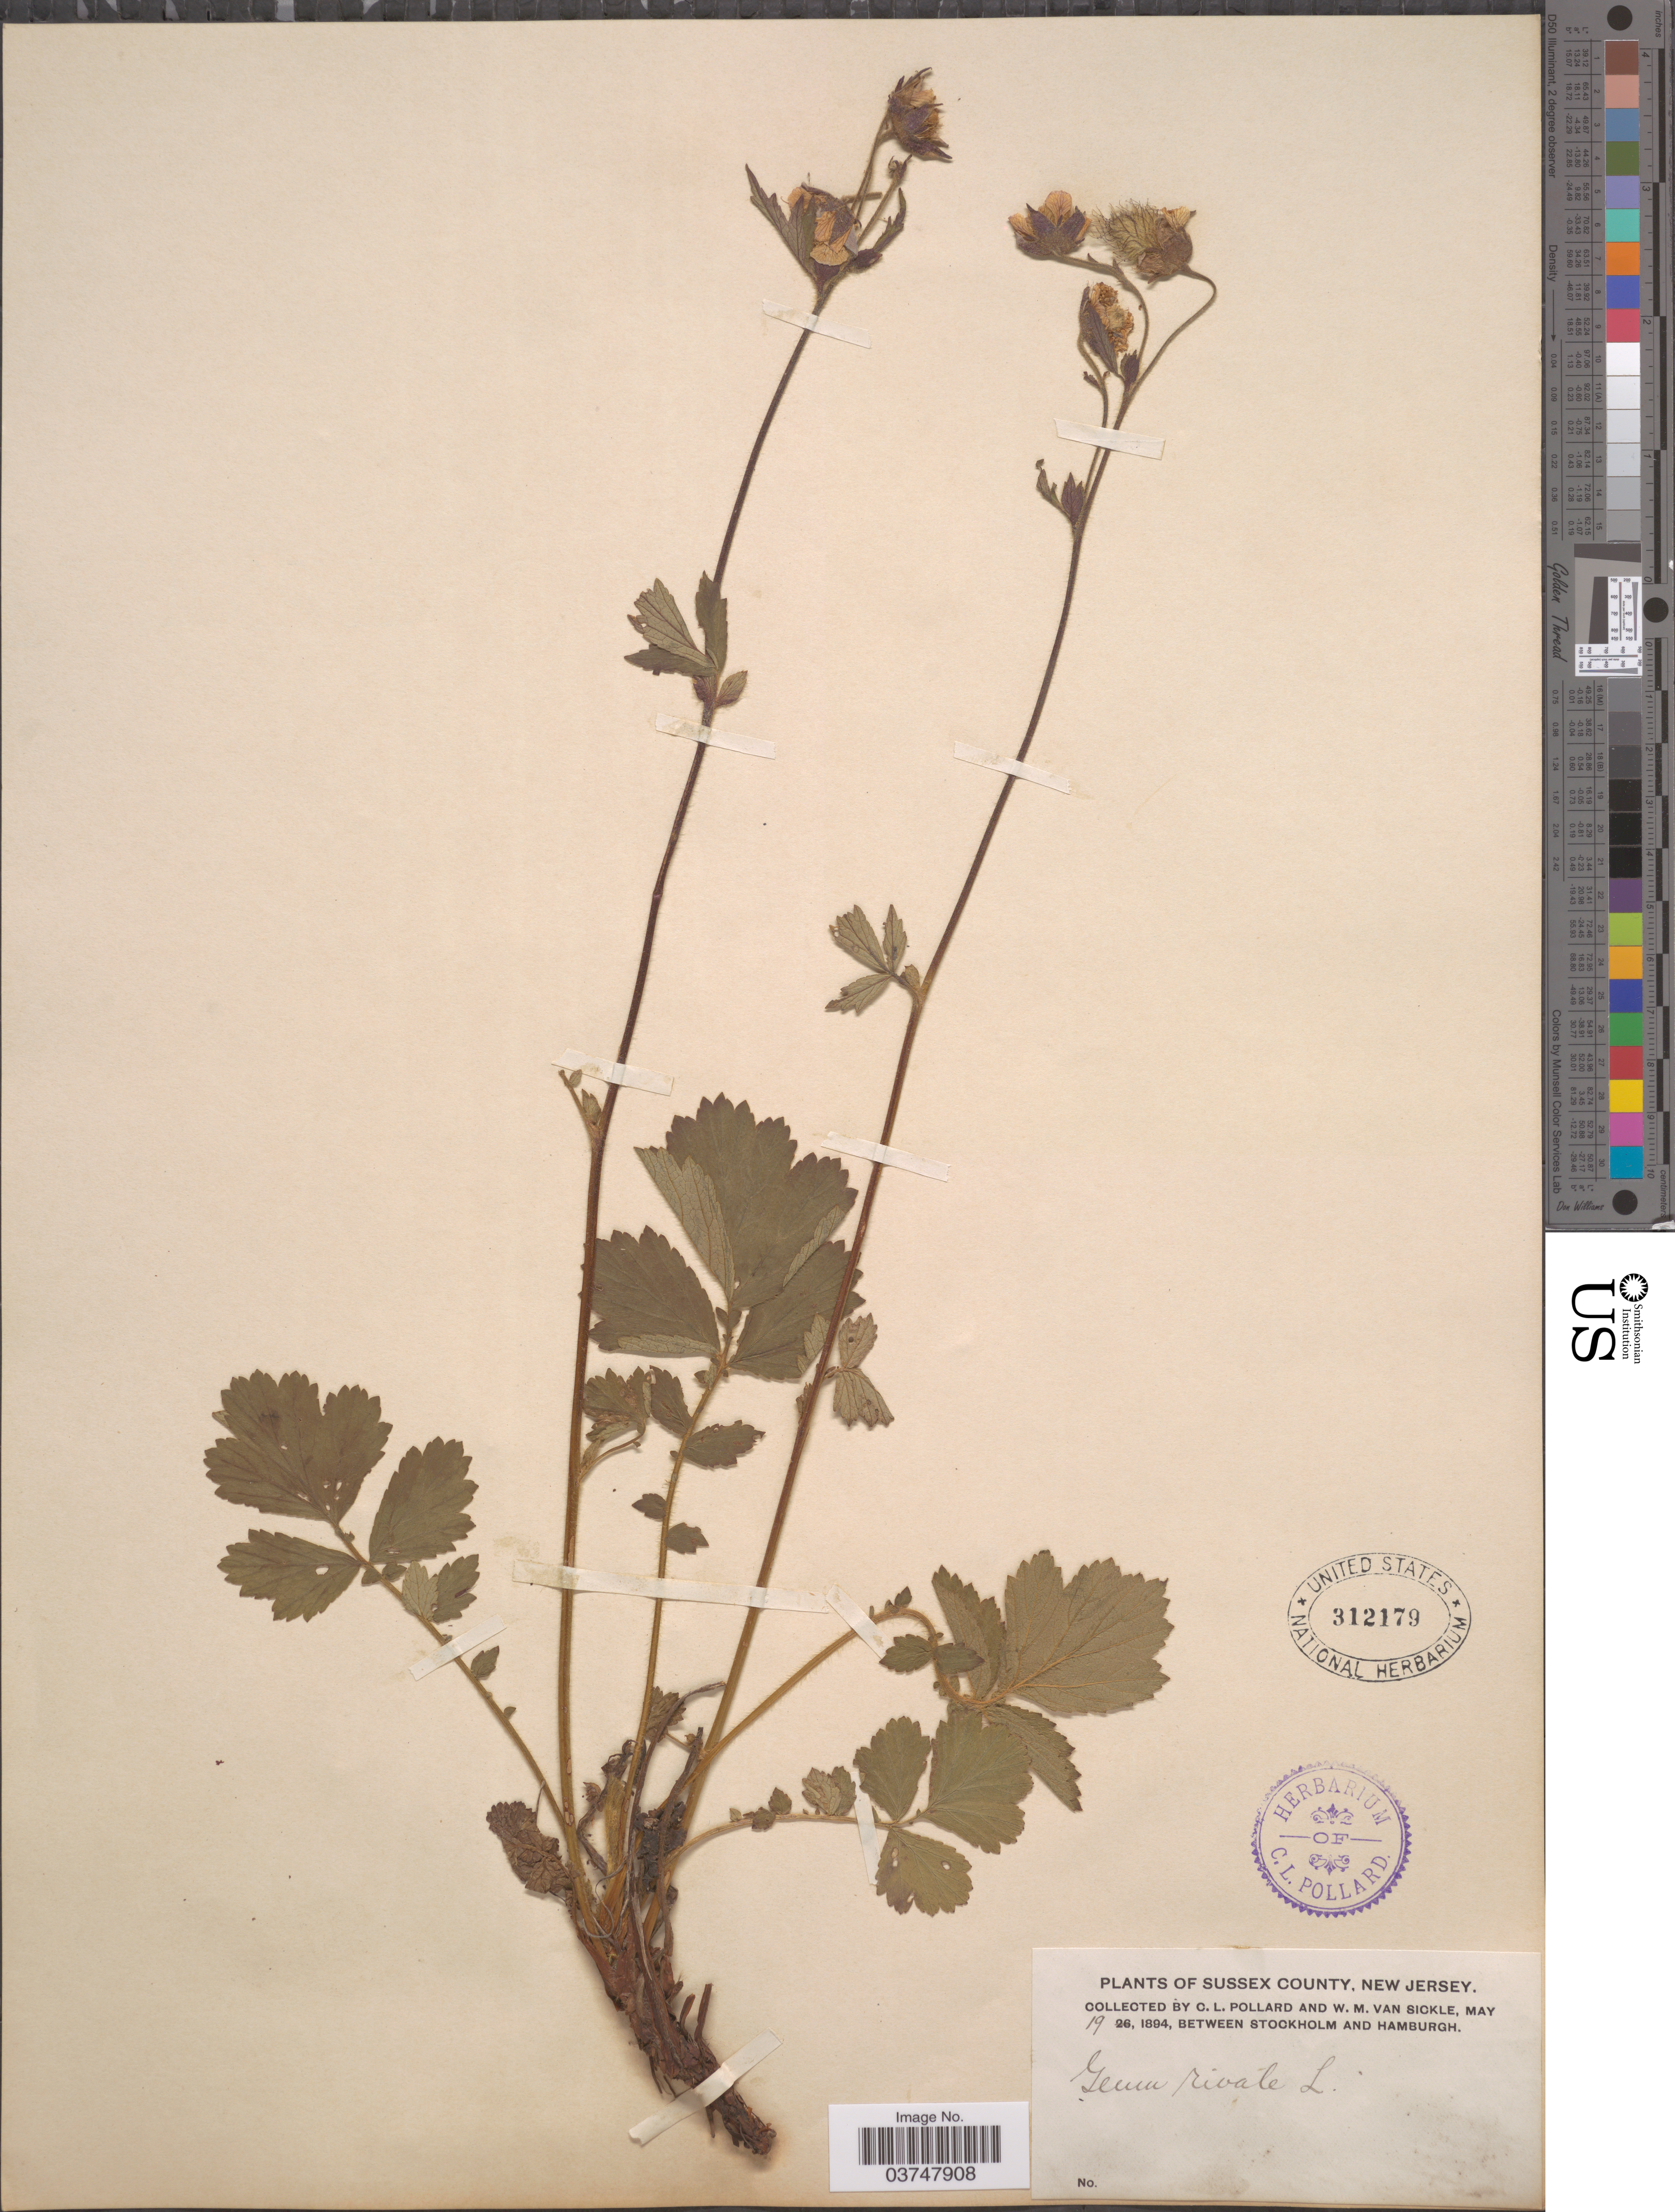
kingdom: Plantae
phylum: Tracheophyta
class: Magnoliopsida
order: Rosales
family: Rosaceae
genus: Geum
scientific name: Geum rivale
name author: L.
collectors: C. L. Pollard & W. M. Van Sickle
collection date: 1894-05-19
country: United States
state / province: New Jersey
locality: Sussex County. Between Stockholm and Hamburgh.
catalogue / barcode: US 312179